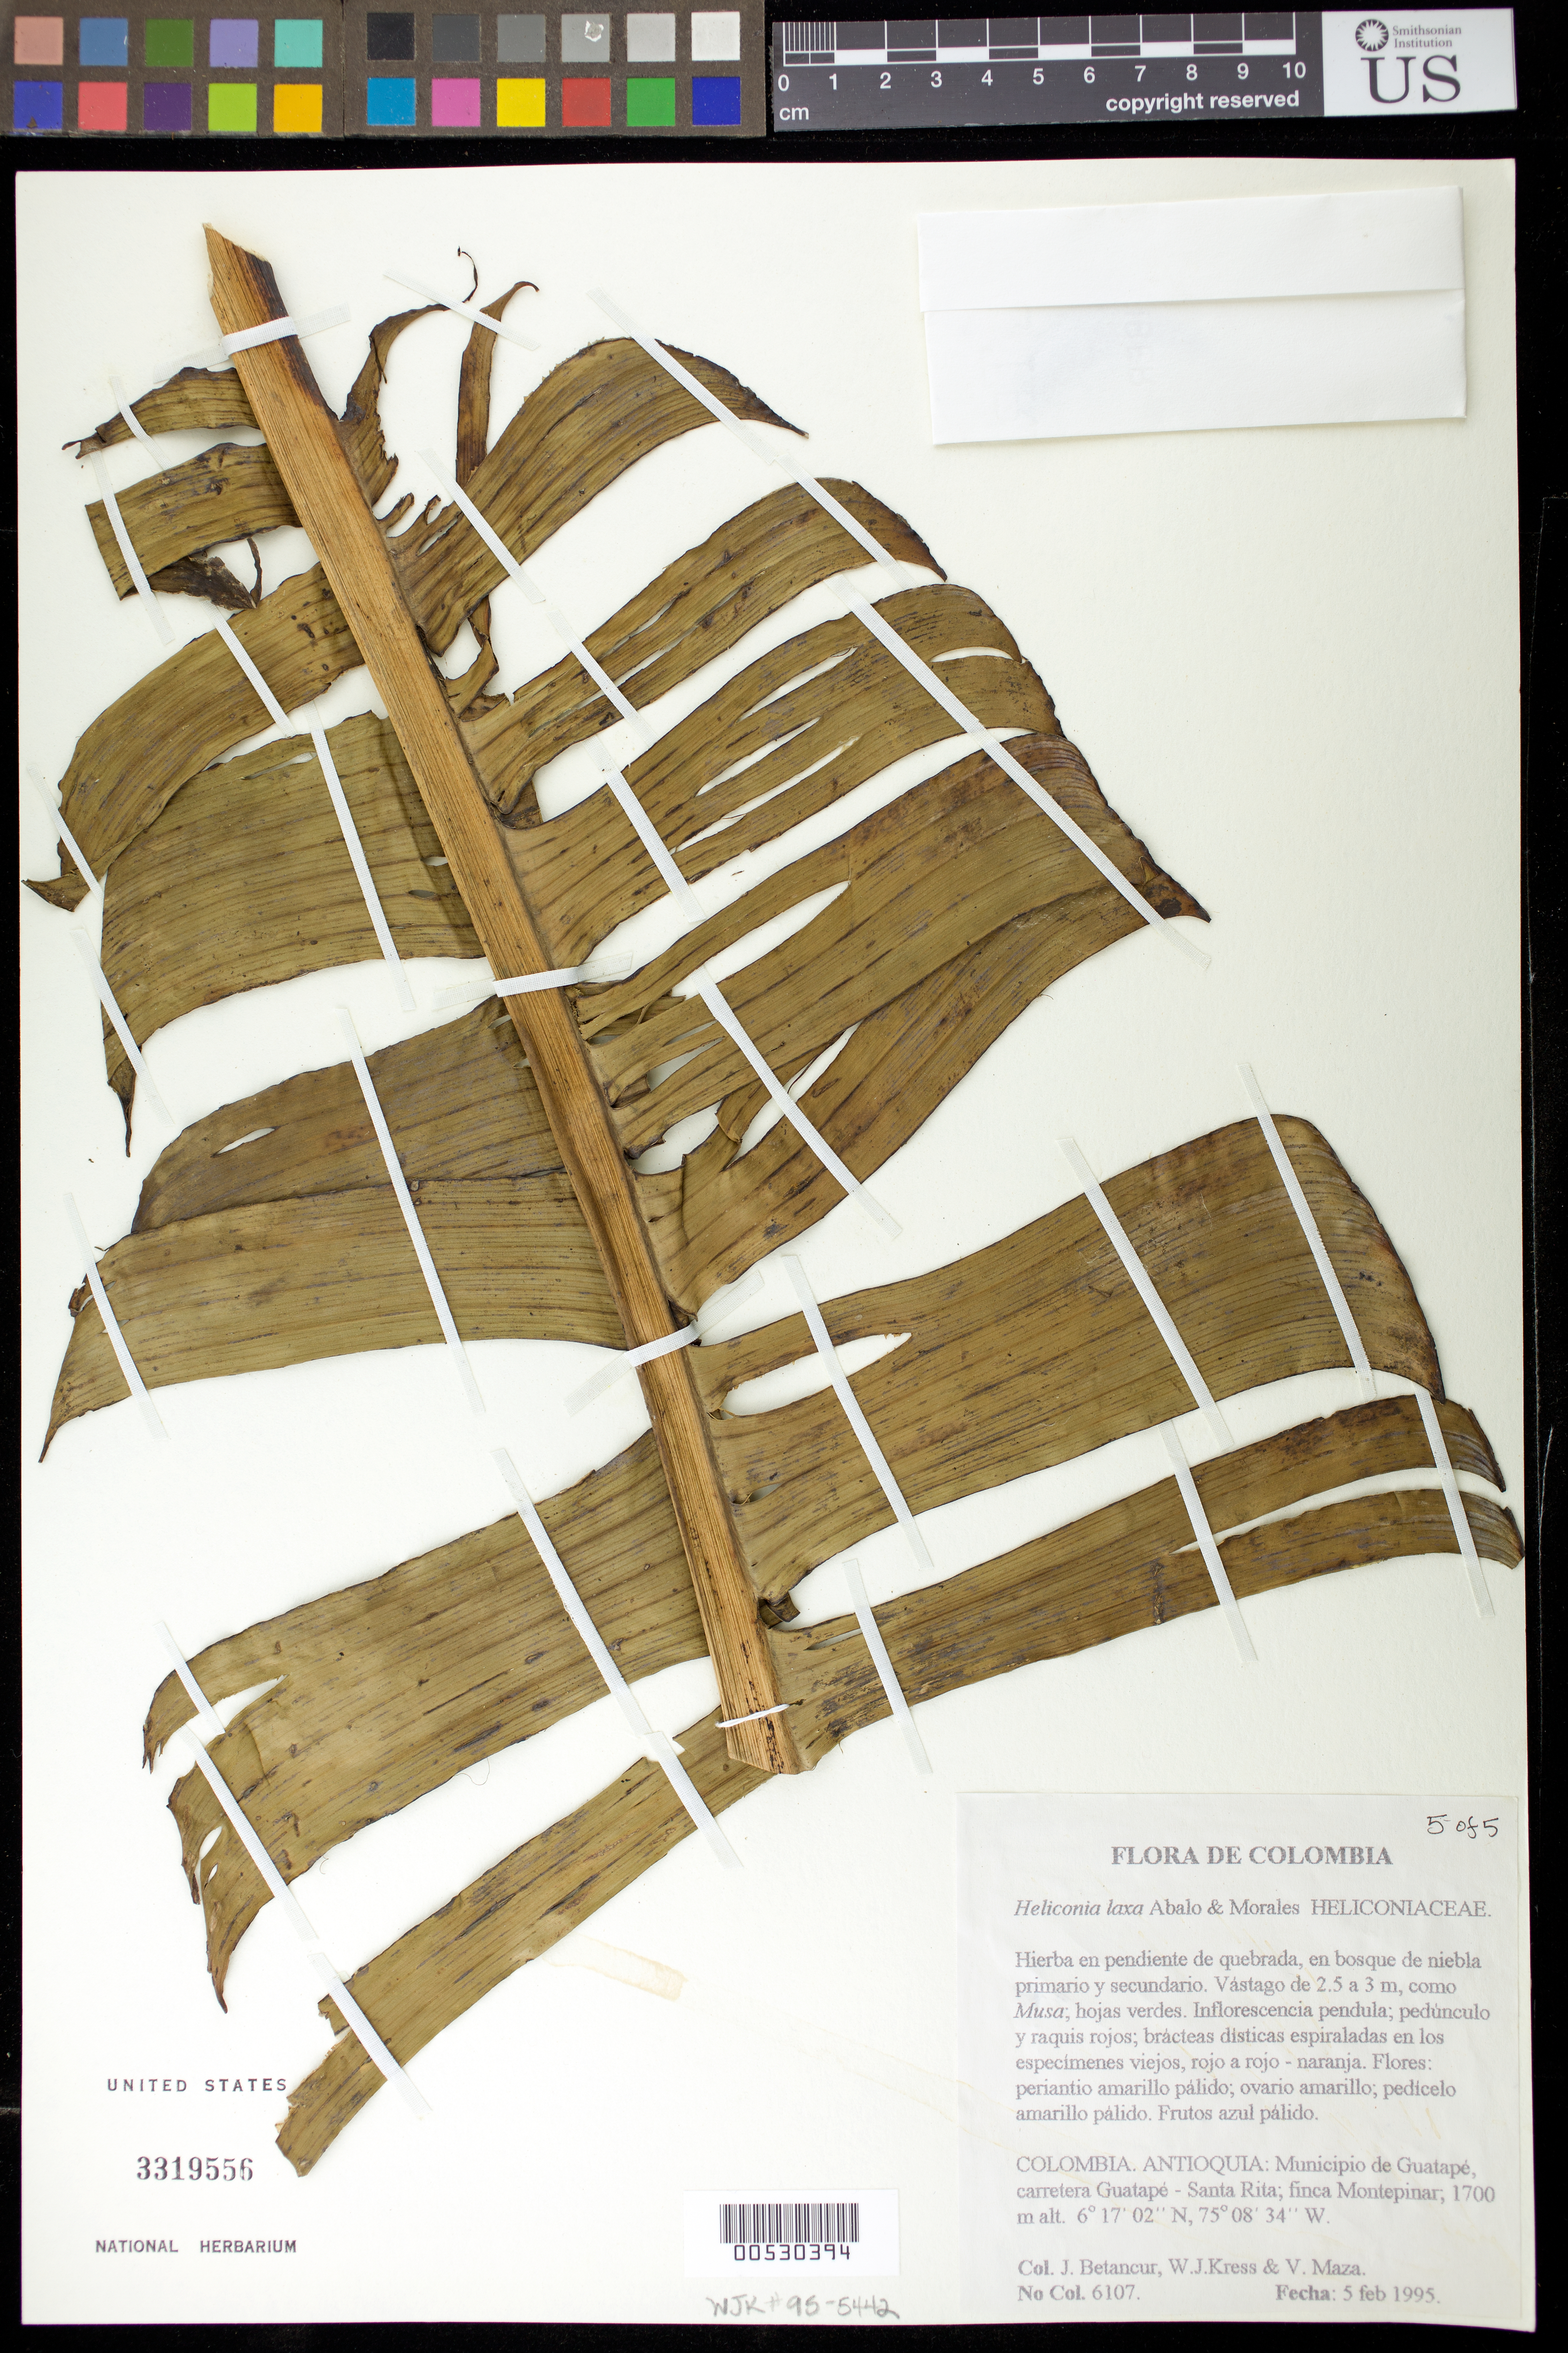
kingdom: Plantae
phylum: Tracheophyta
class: Liliopsida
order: Zingiberales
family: Heliconiaceae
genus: Heliconia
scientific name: Heliconia laxa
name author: Abalo & G. Morales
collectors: J. C. Betancur, W. J. Kress & V. Maza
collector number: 6107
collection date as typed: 05 Feb 1995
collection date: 1995-02-05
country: Colombia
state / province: Antioquia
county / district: Guatape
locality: Carretera Guatape-Santa Rita; finca Montepinar.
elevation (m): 1700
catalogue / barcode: US 3319556